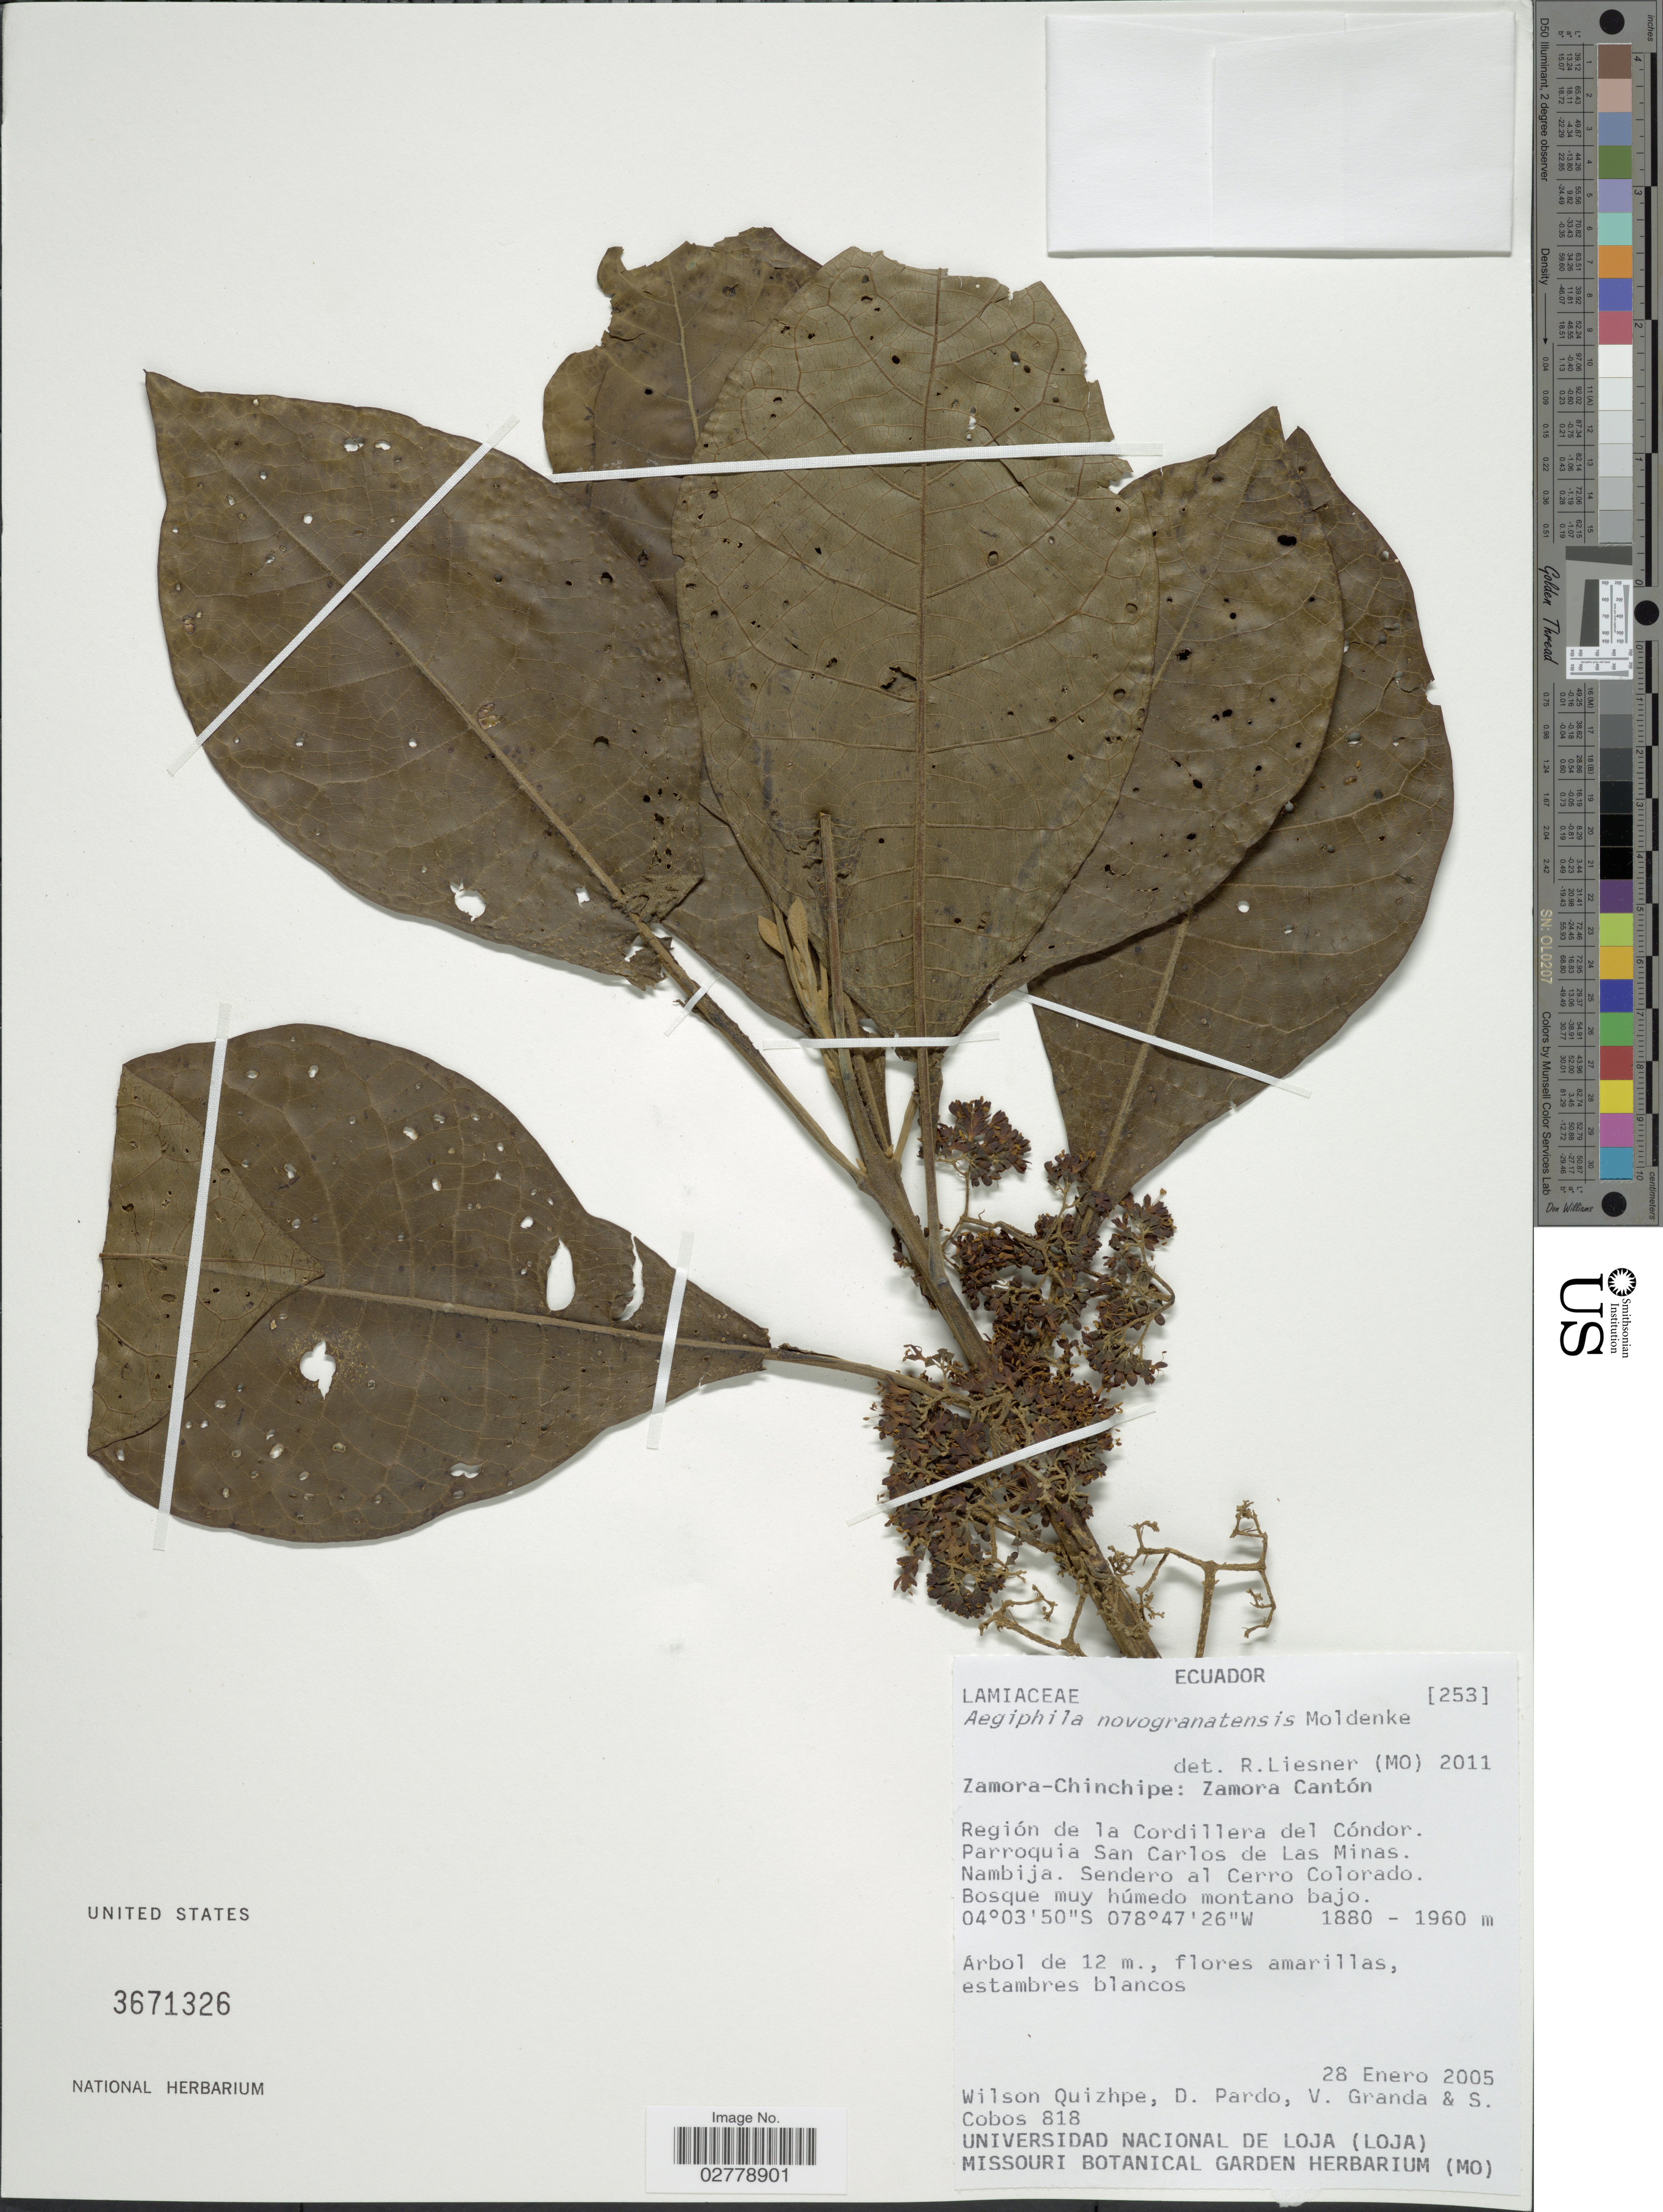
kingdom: Plantae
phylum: Tracheophyta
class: Magnoliopsida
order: Lamiales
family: Lamiaceae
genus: Aegiphila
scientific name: Aegiphila novogranatensis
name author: Moldenke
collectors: W. Quizhpe, D. Pardo, V. Granda & S. Cobos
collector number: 818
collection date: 2005-01-28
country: Ecuador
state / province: Zamora-Chinchipe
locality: Zamora Cantón. Región de la Cordillera del Cóndor. Parroquia San Carlos de Las Minas. Nambija. Sendero al Cerro Colorado.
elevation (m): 1880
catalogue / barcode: US 3671326